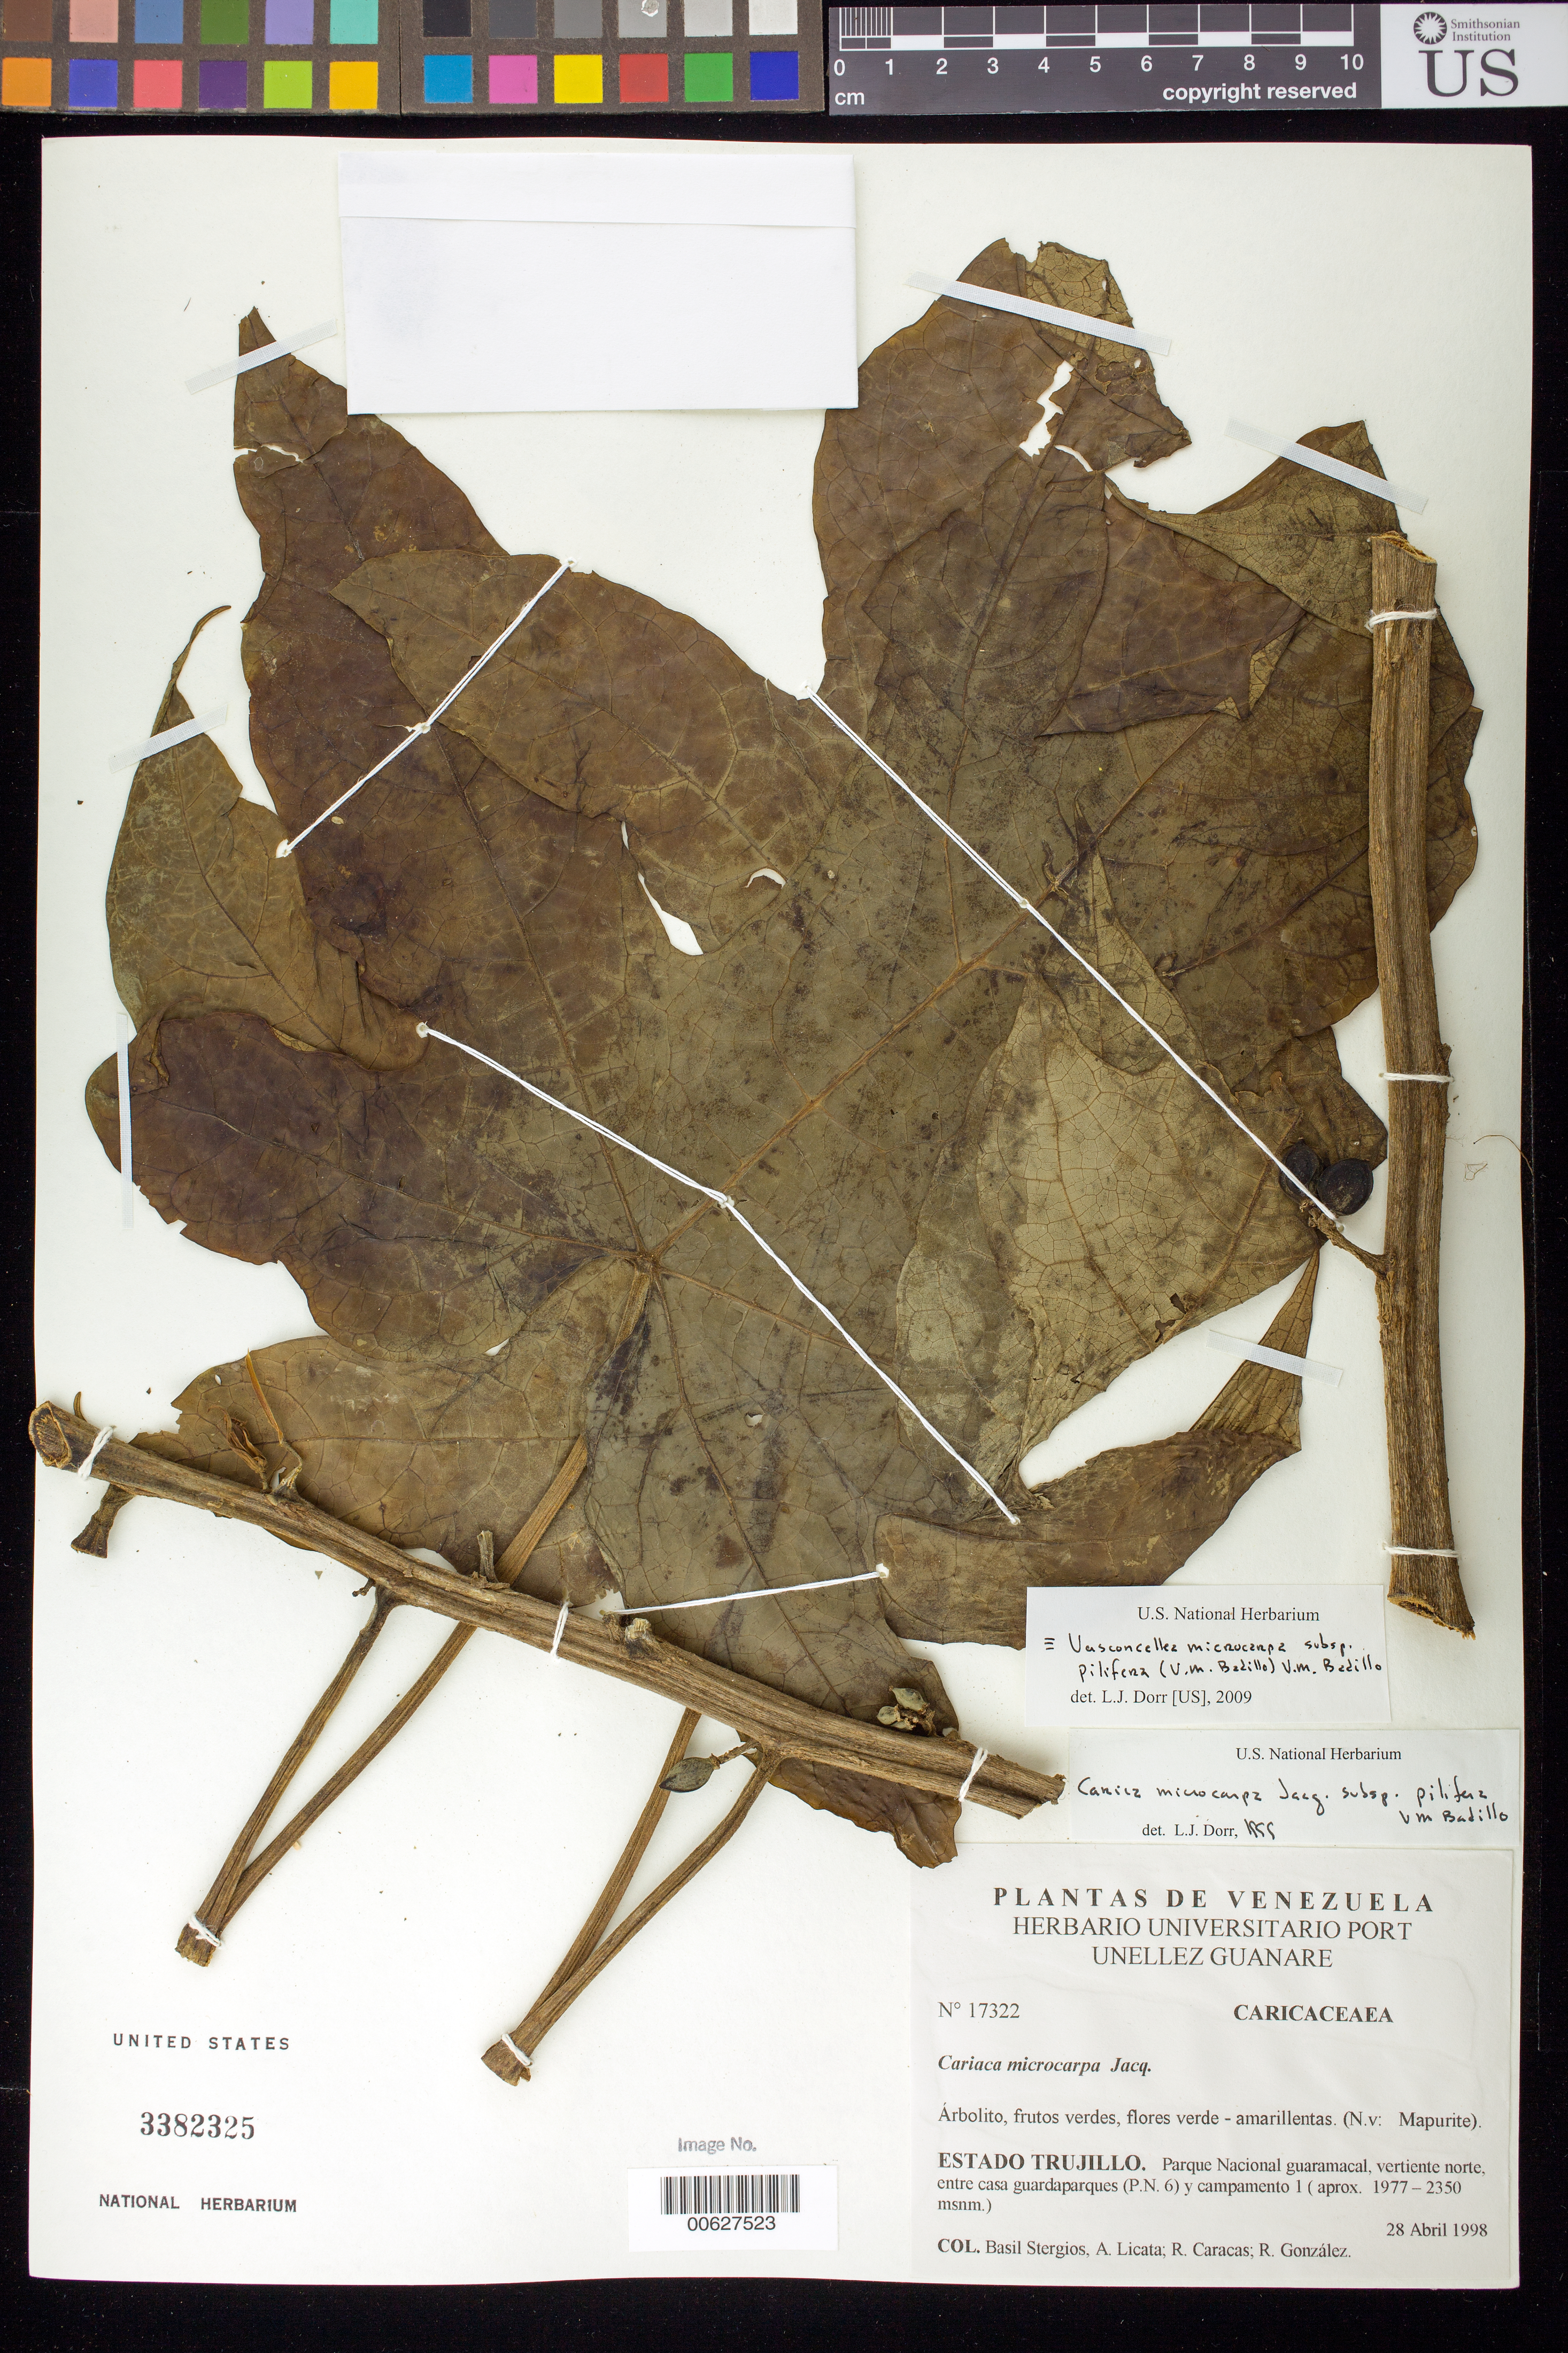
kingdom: Plantae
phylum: Tracheophyta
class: Magnoliopsida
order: Brassicales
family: Caricaceae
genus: Vasconcellea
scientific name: Vasconcellea microcarpa subsp. pilifera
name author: (V.M. Badillo) V.M. Badillo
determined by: Dorr, L. J., (BOT), Smithsonian Institution - National Museum of Natural History (UNITED STATES)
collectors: B. G. Stergios, A. Licata, R. Caracas & R. González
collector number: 17322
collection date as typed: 28 Apr 1998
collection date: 1998-04-28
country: Venezuela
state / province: Trujillo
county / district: Boconó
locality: Parque Nacional Guaramacal, vertiente N, entre casa guardaparques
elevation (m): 1977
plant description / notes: Common name: Mapurite; PORT, US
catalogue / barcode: US 3382325